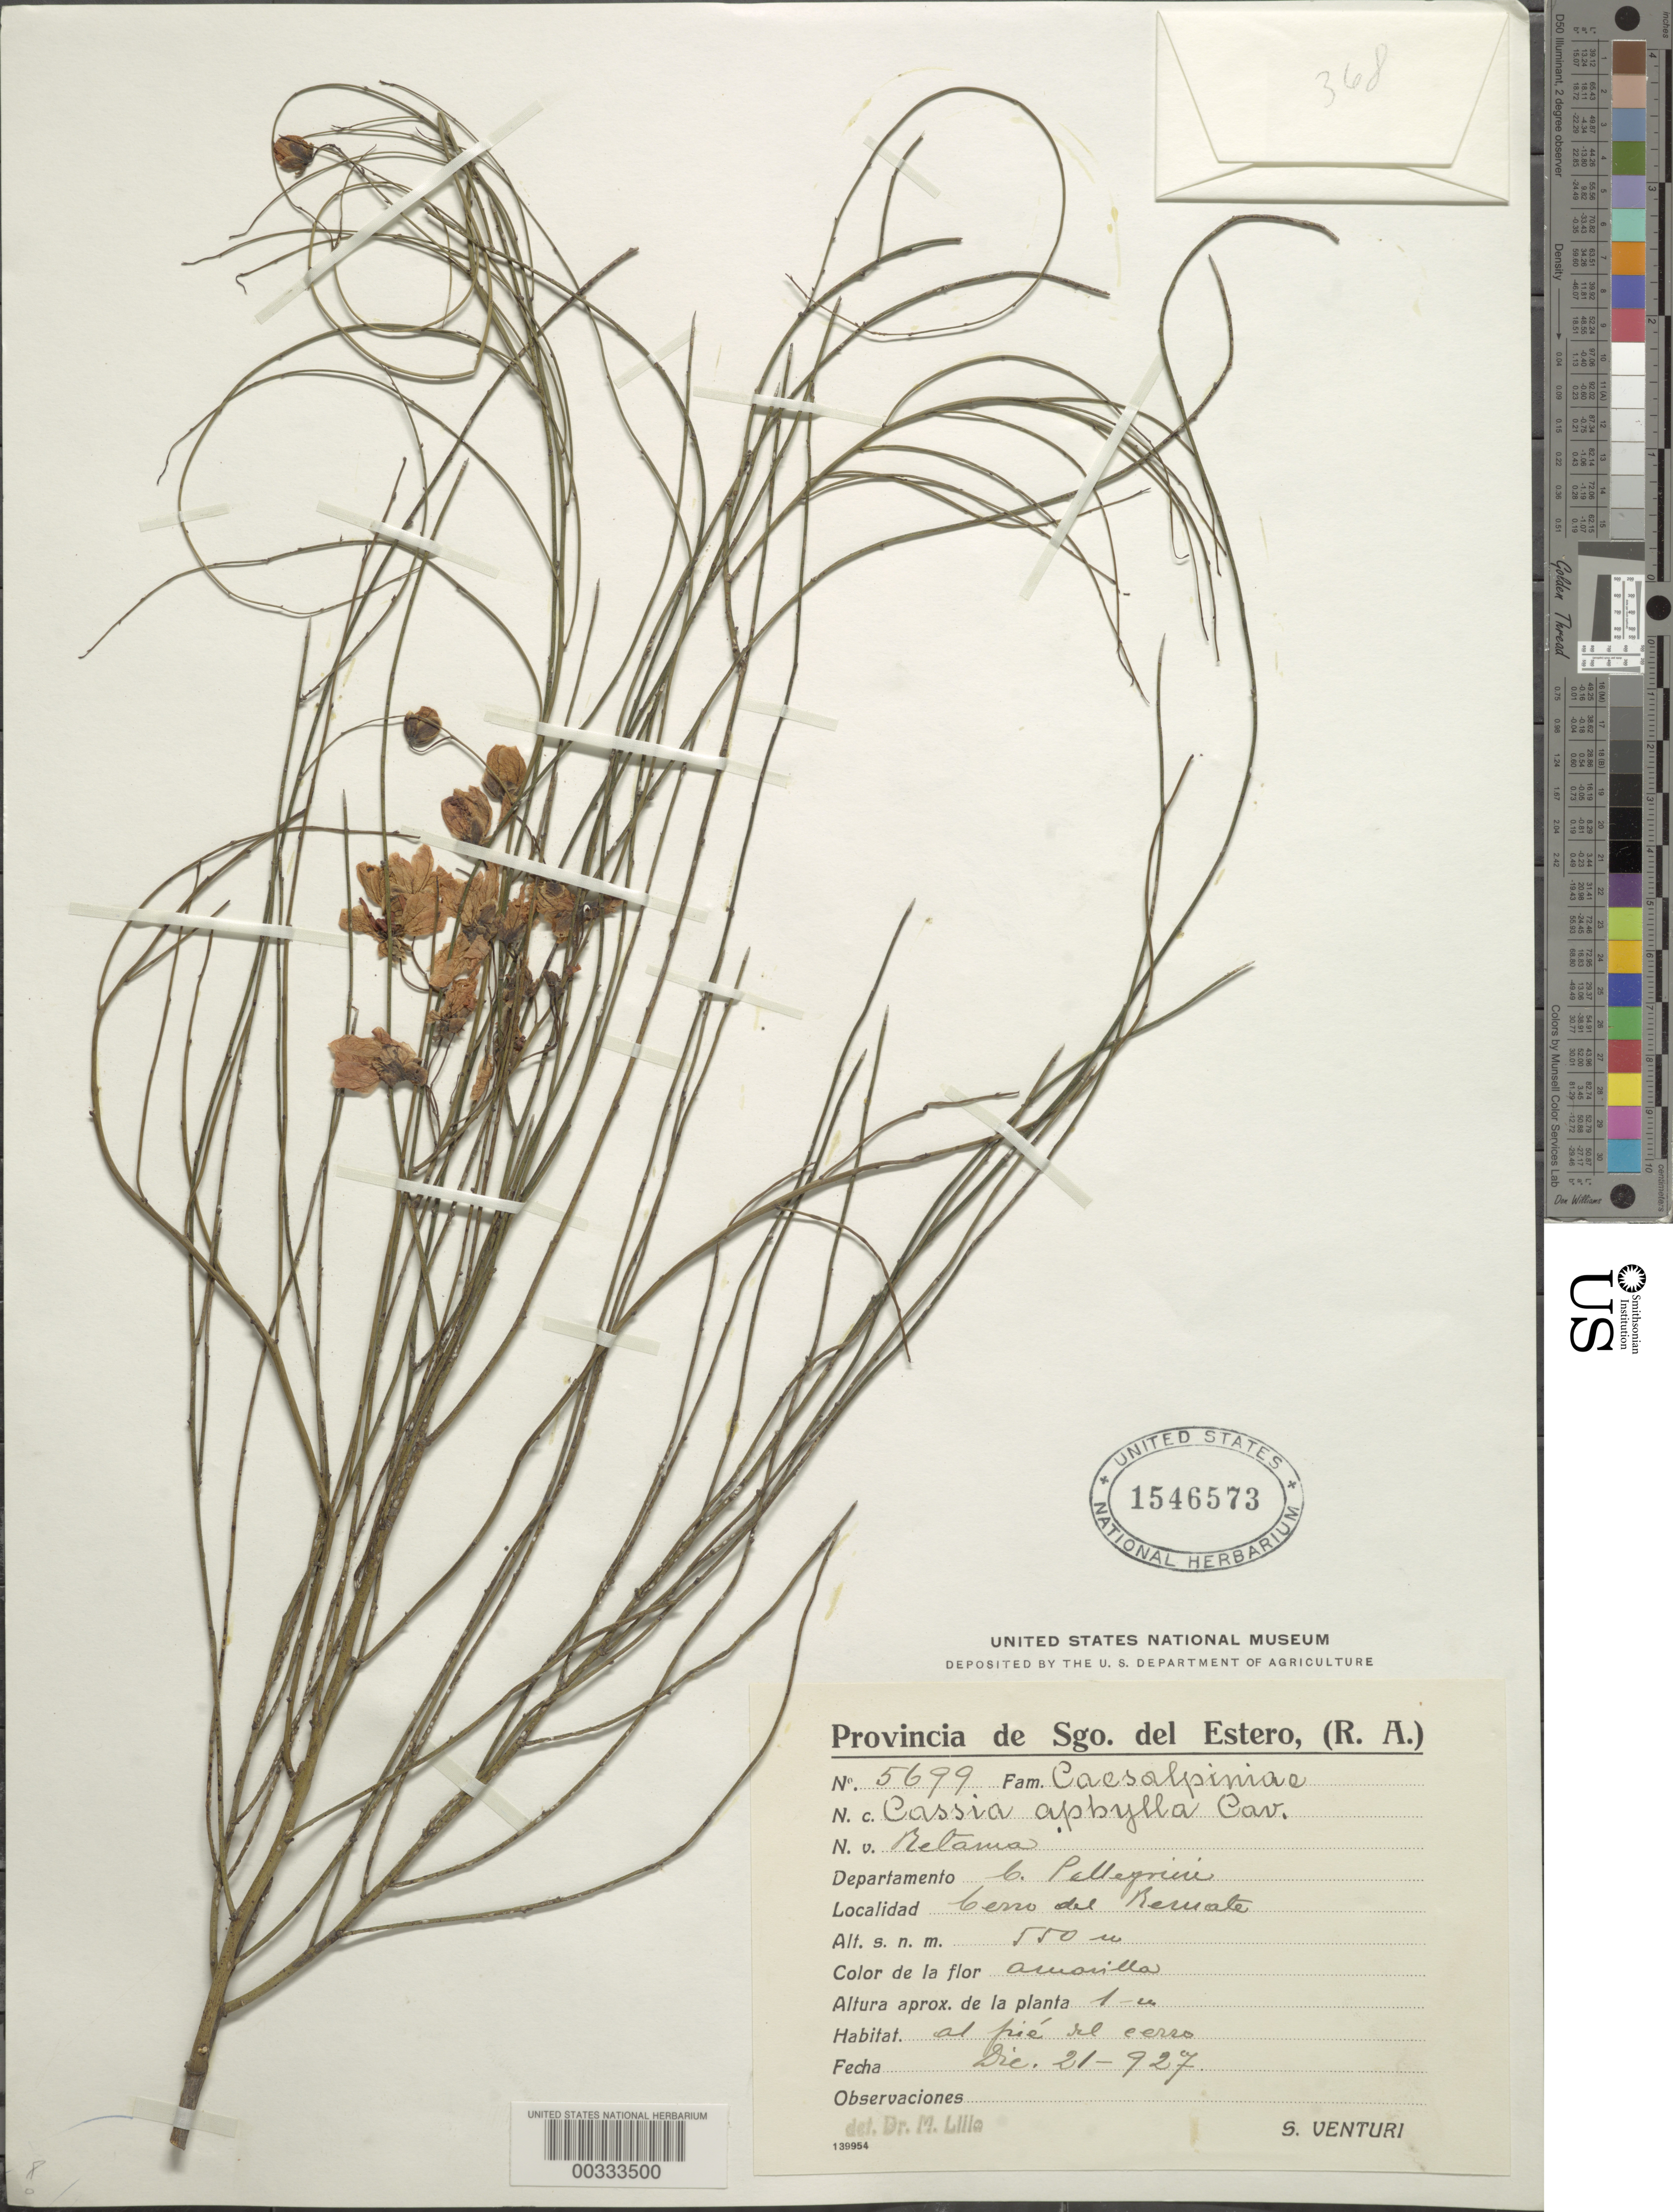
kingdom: Plantae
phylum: Tracheophyta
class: Magnoliopsida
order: Fabales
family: Fabaceae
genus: Senna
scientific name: Senna aphylla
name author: (Cav.) H.S. Irwin & Barneby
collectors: S. Venturi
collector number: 5699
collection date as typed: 21 Dec 1927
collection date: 1927-12-21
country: Argentina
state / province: Santiago del Estero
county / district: Pellegrini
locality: Cerro del Remote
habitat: Foot of the cerro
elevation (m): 550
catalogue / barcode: US 1546573